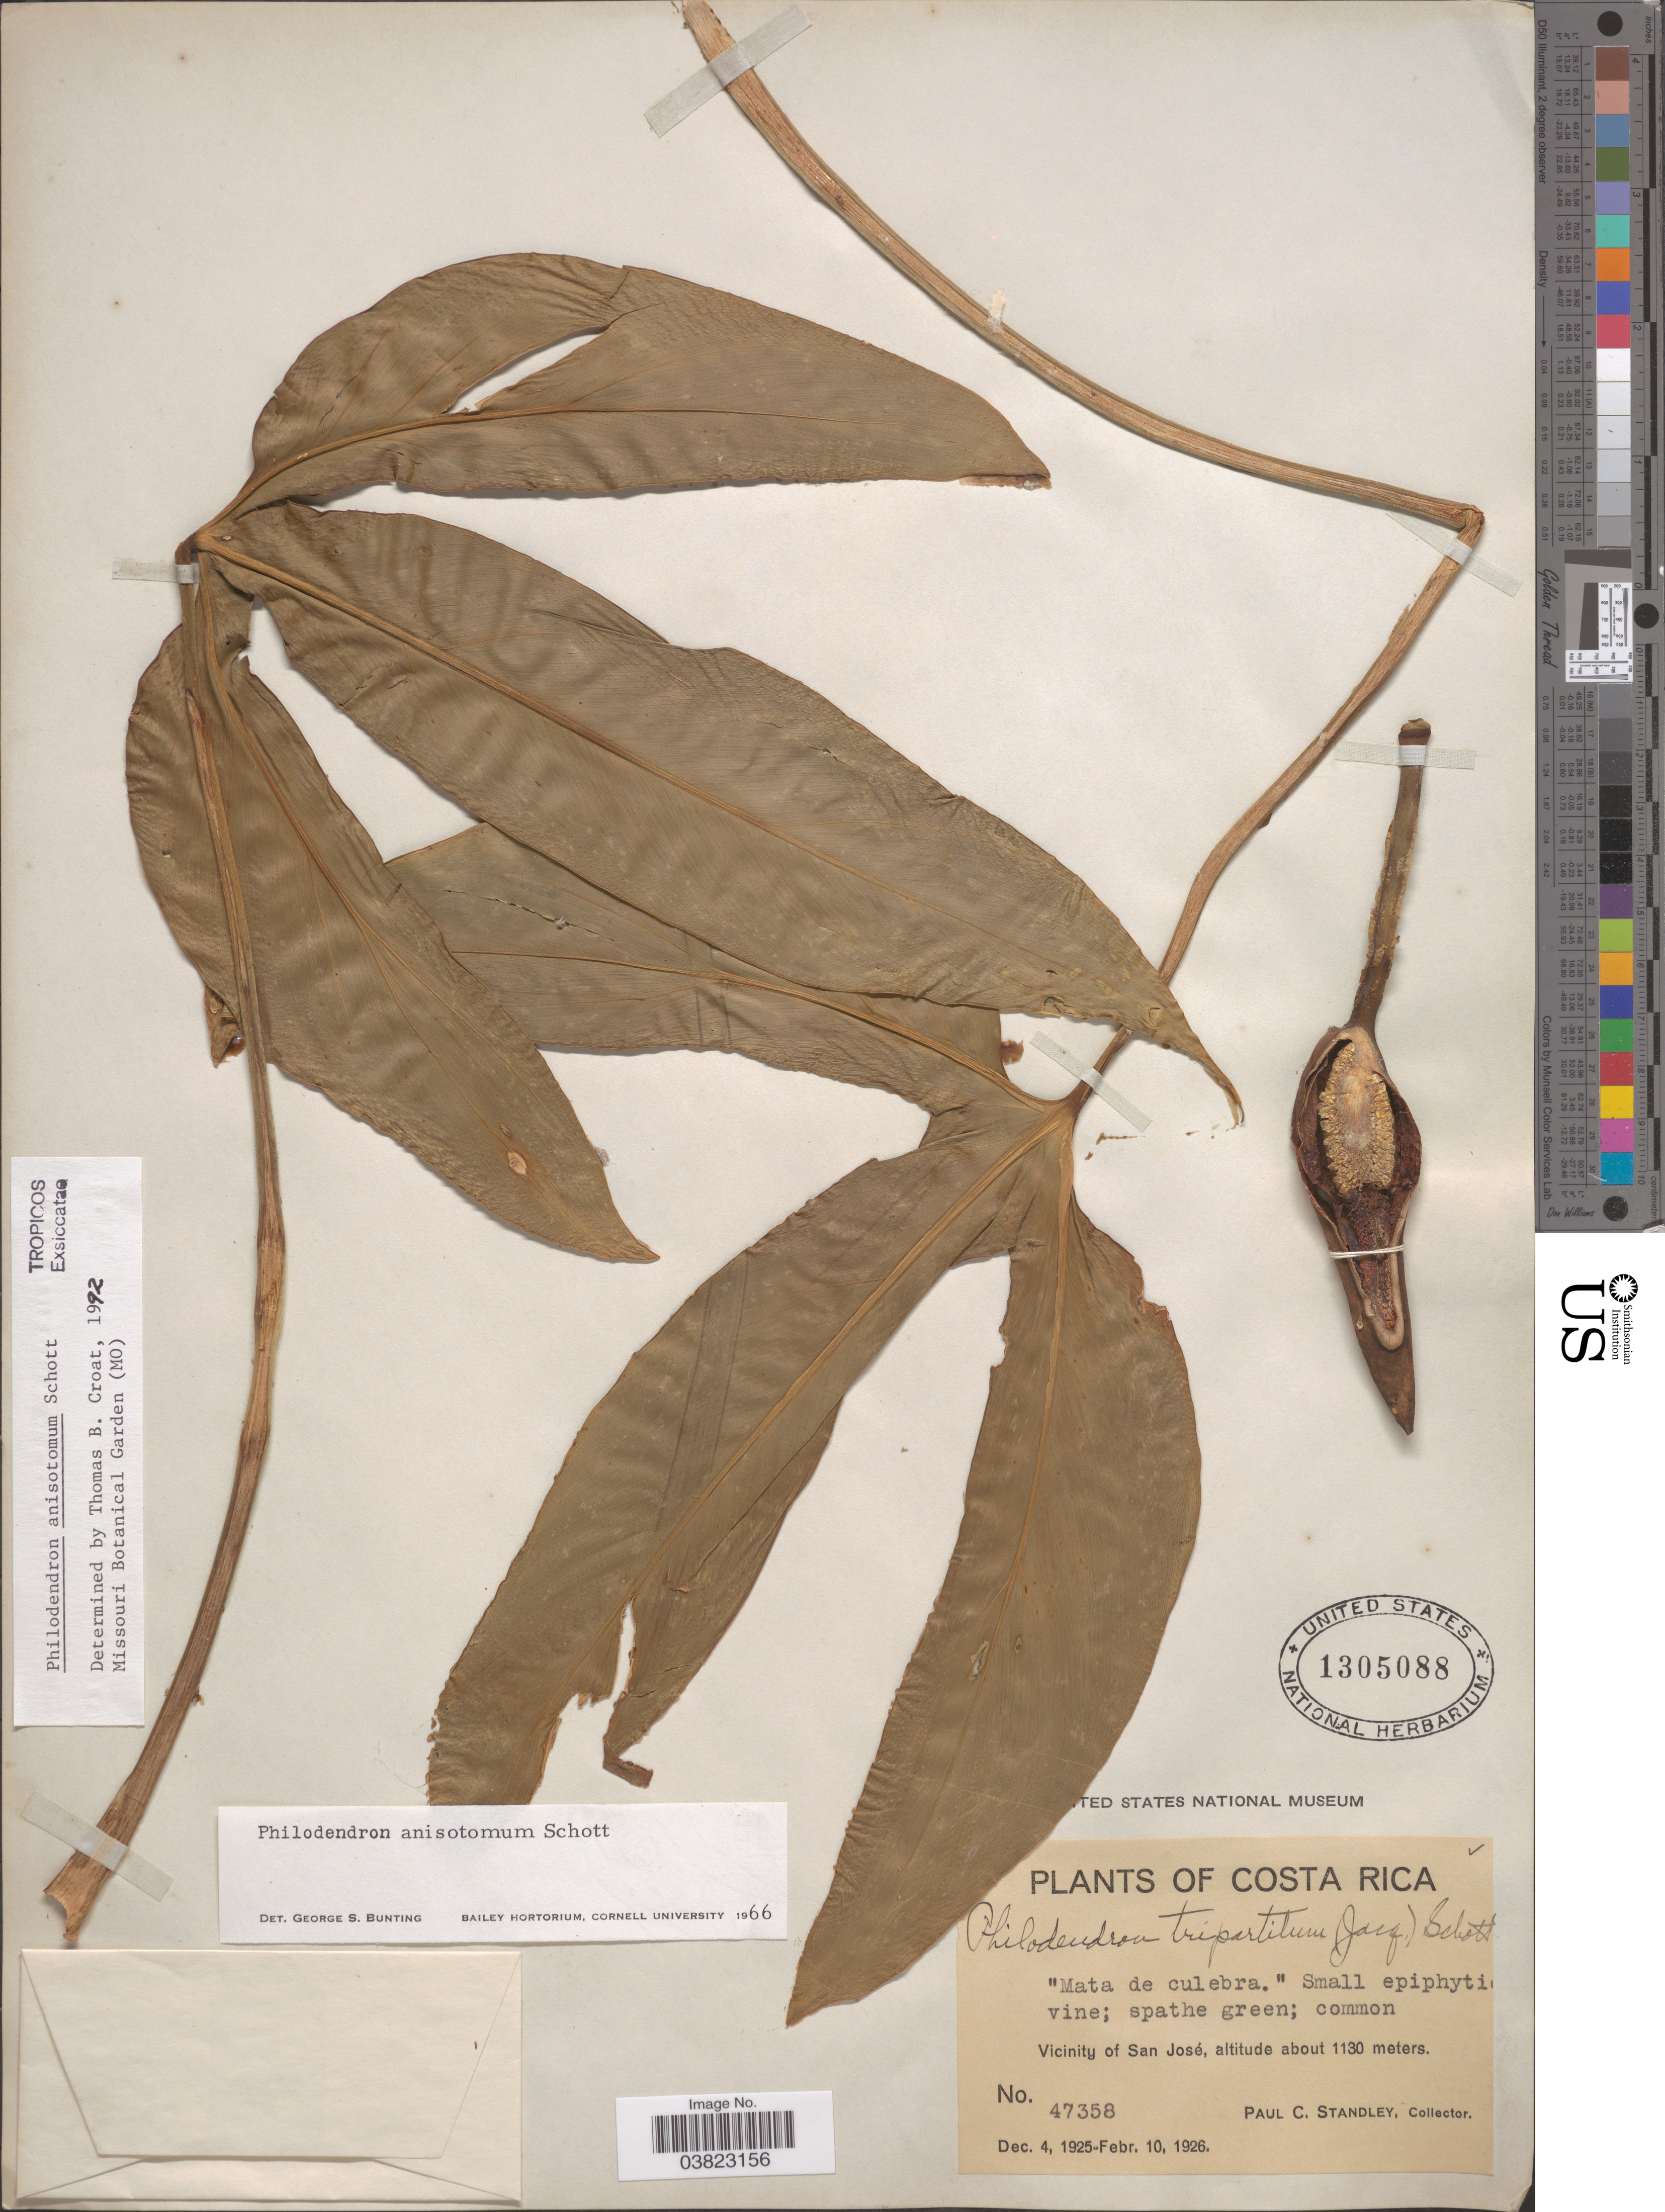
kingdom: Plantae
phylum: Tracheophyta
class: Liliopsida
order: Alismatales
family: Araceae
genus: Philodendron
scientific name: Philodendron anisotomum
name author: Schott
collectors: P. C. Standley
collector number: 47358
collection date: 1925-12-04/1926-02-10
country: Costa Rica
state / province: San José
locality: Vicinity of San José.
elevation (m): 1130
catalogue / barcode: US 1305088